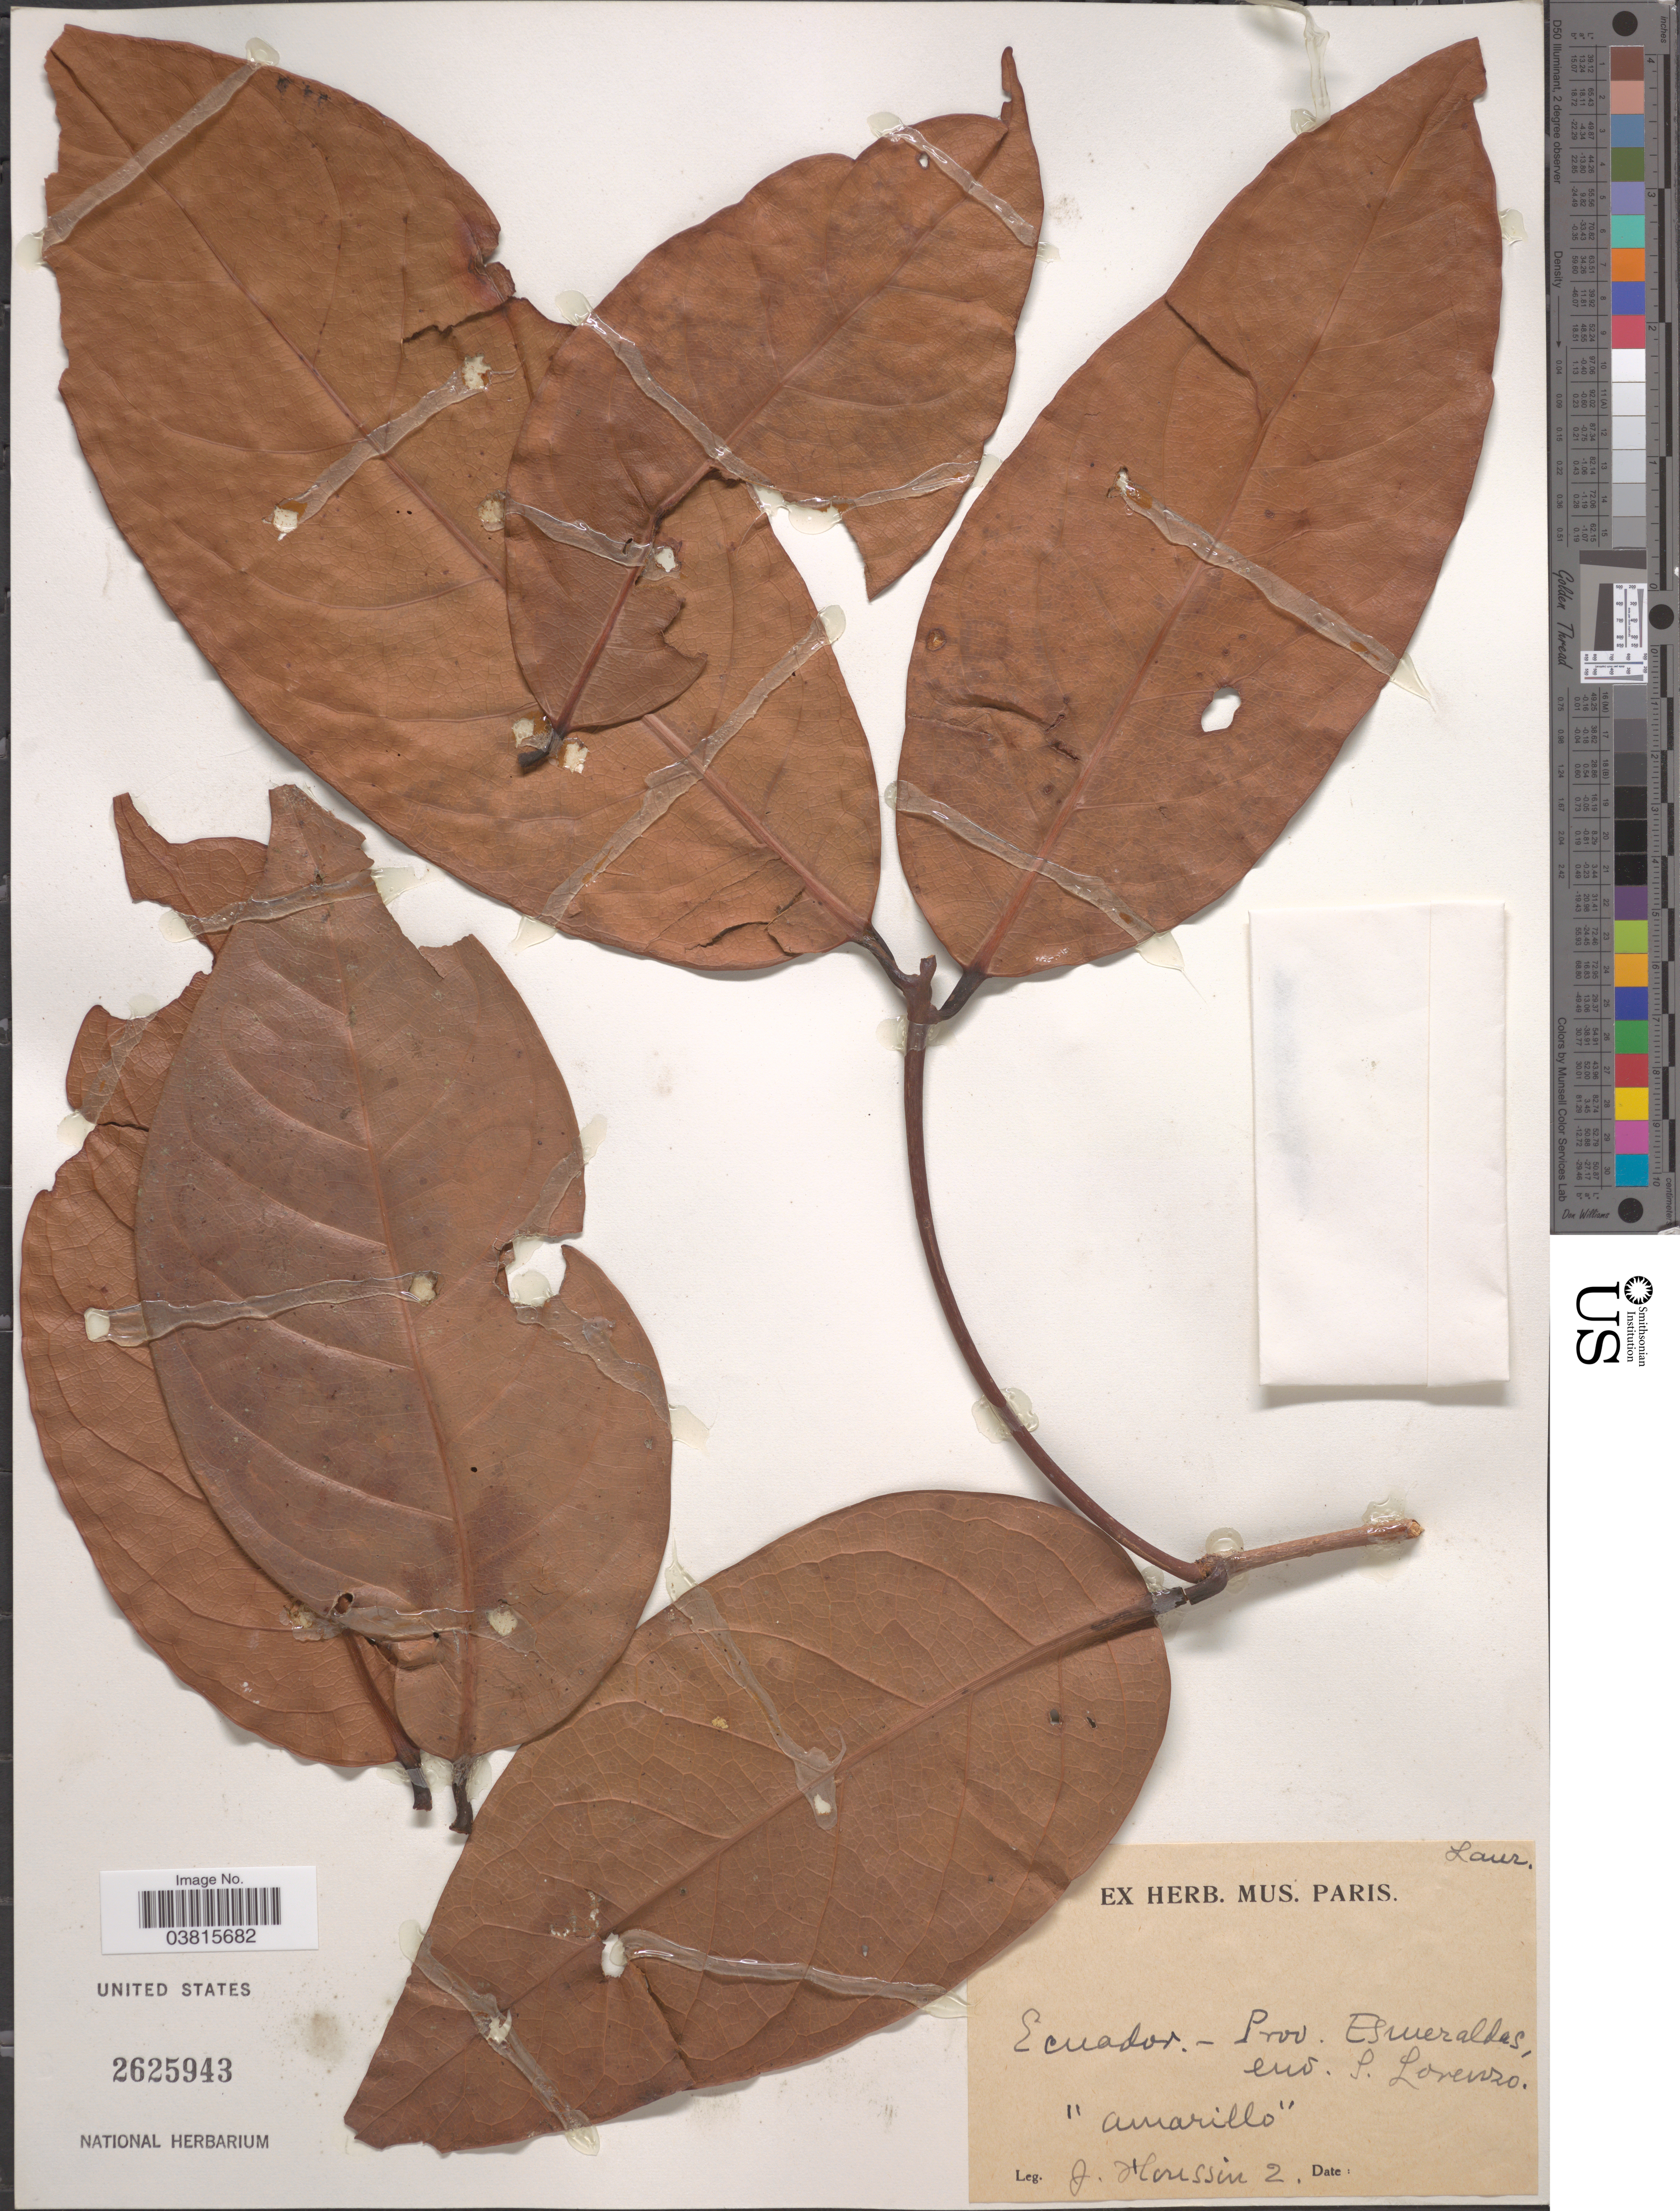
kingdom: Plantae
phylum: Tracheophyta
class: Magnoliopsida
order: Laurales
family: Lauraceae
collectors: J. Houssin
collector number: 2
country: Ecuador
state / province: Esmeraldas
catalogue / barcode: US 2625943